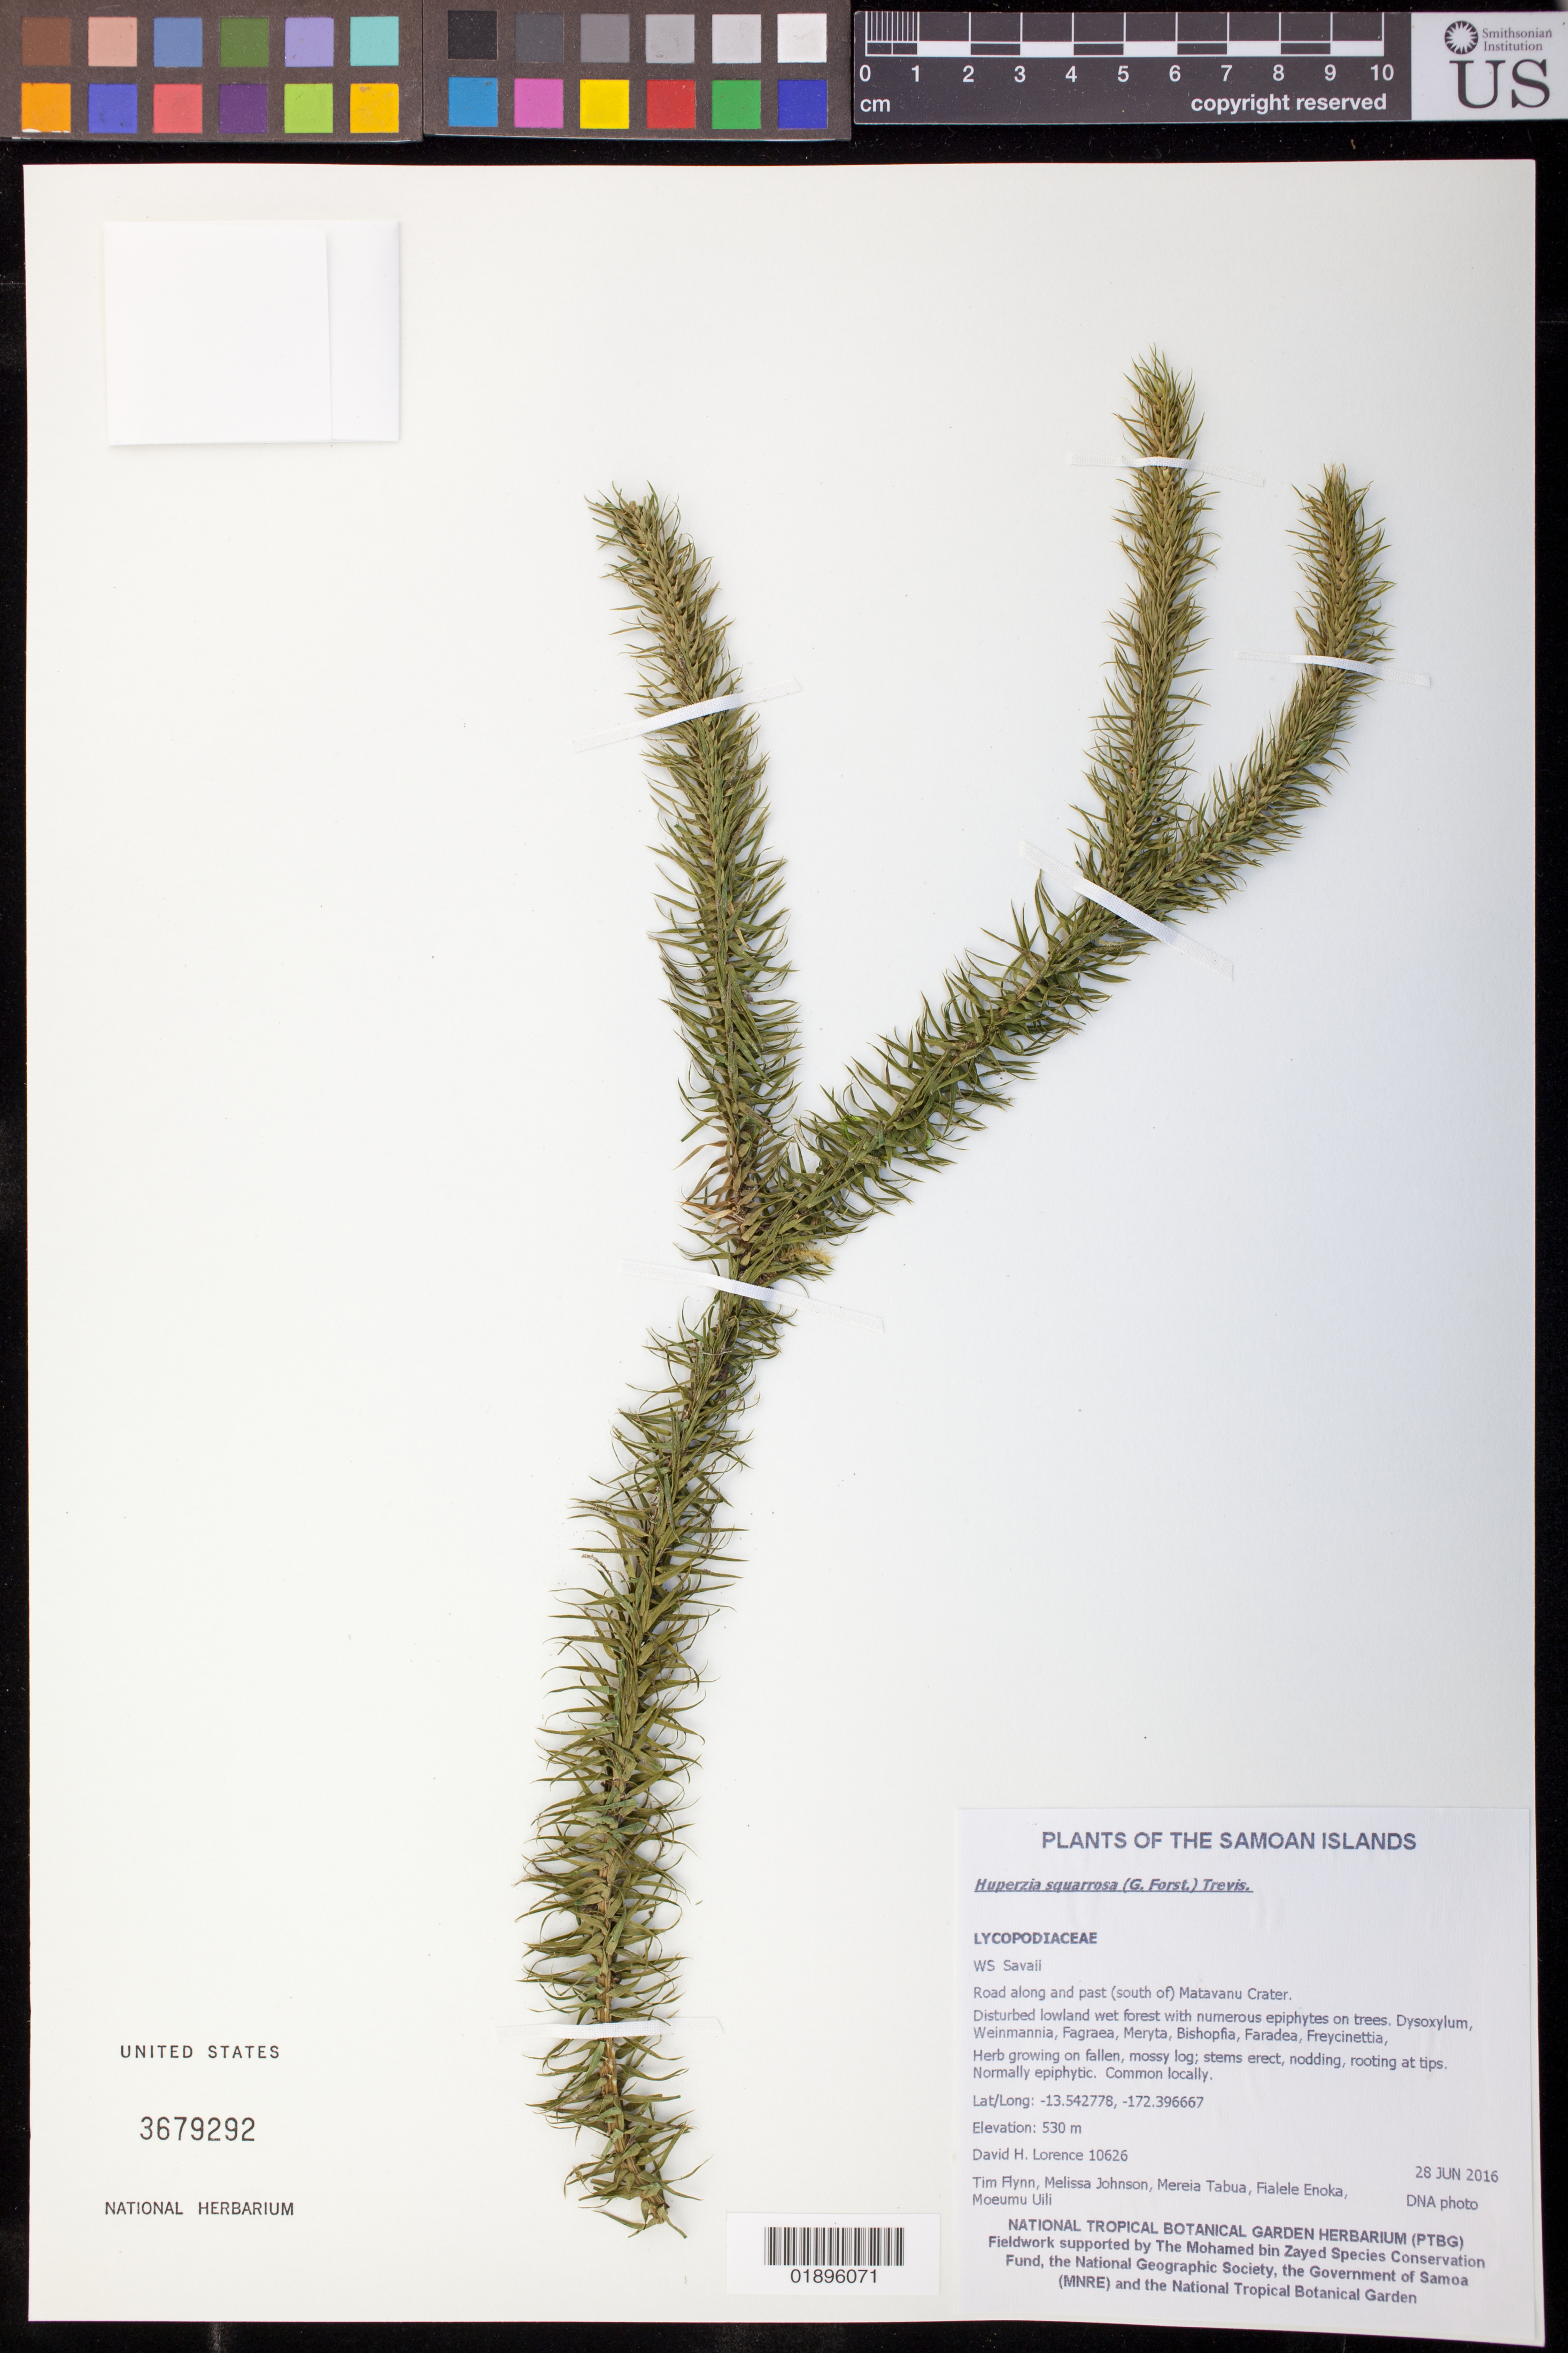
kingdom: Plantae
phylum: Tracheophyta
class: Lycopodiopsida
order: Lycopodiales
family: Lycopodiaceae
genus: Phlegmariurus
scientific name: Phlegmariurus squarrosus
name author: (G. Forst.) Á. Löve & D. Löve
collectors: D. Lorence, T. W. Flynn, M. Johnson, M. Tabua, F. Enoka & M. Uili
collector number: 10626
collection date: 2016-06-28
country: Samoa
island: Savai'i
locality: Road along and past (south of) Matavanu Crater.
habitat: Disturbed lowland wet forest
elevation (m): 530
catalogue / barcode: US 3679292